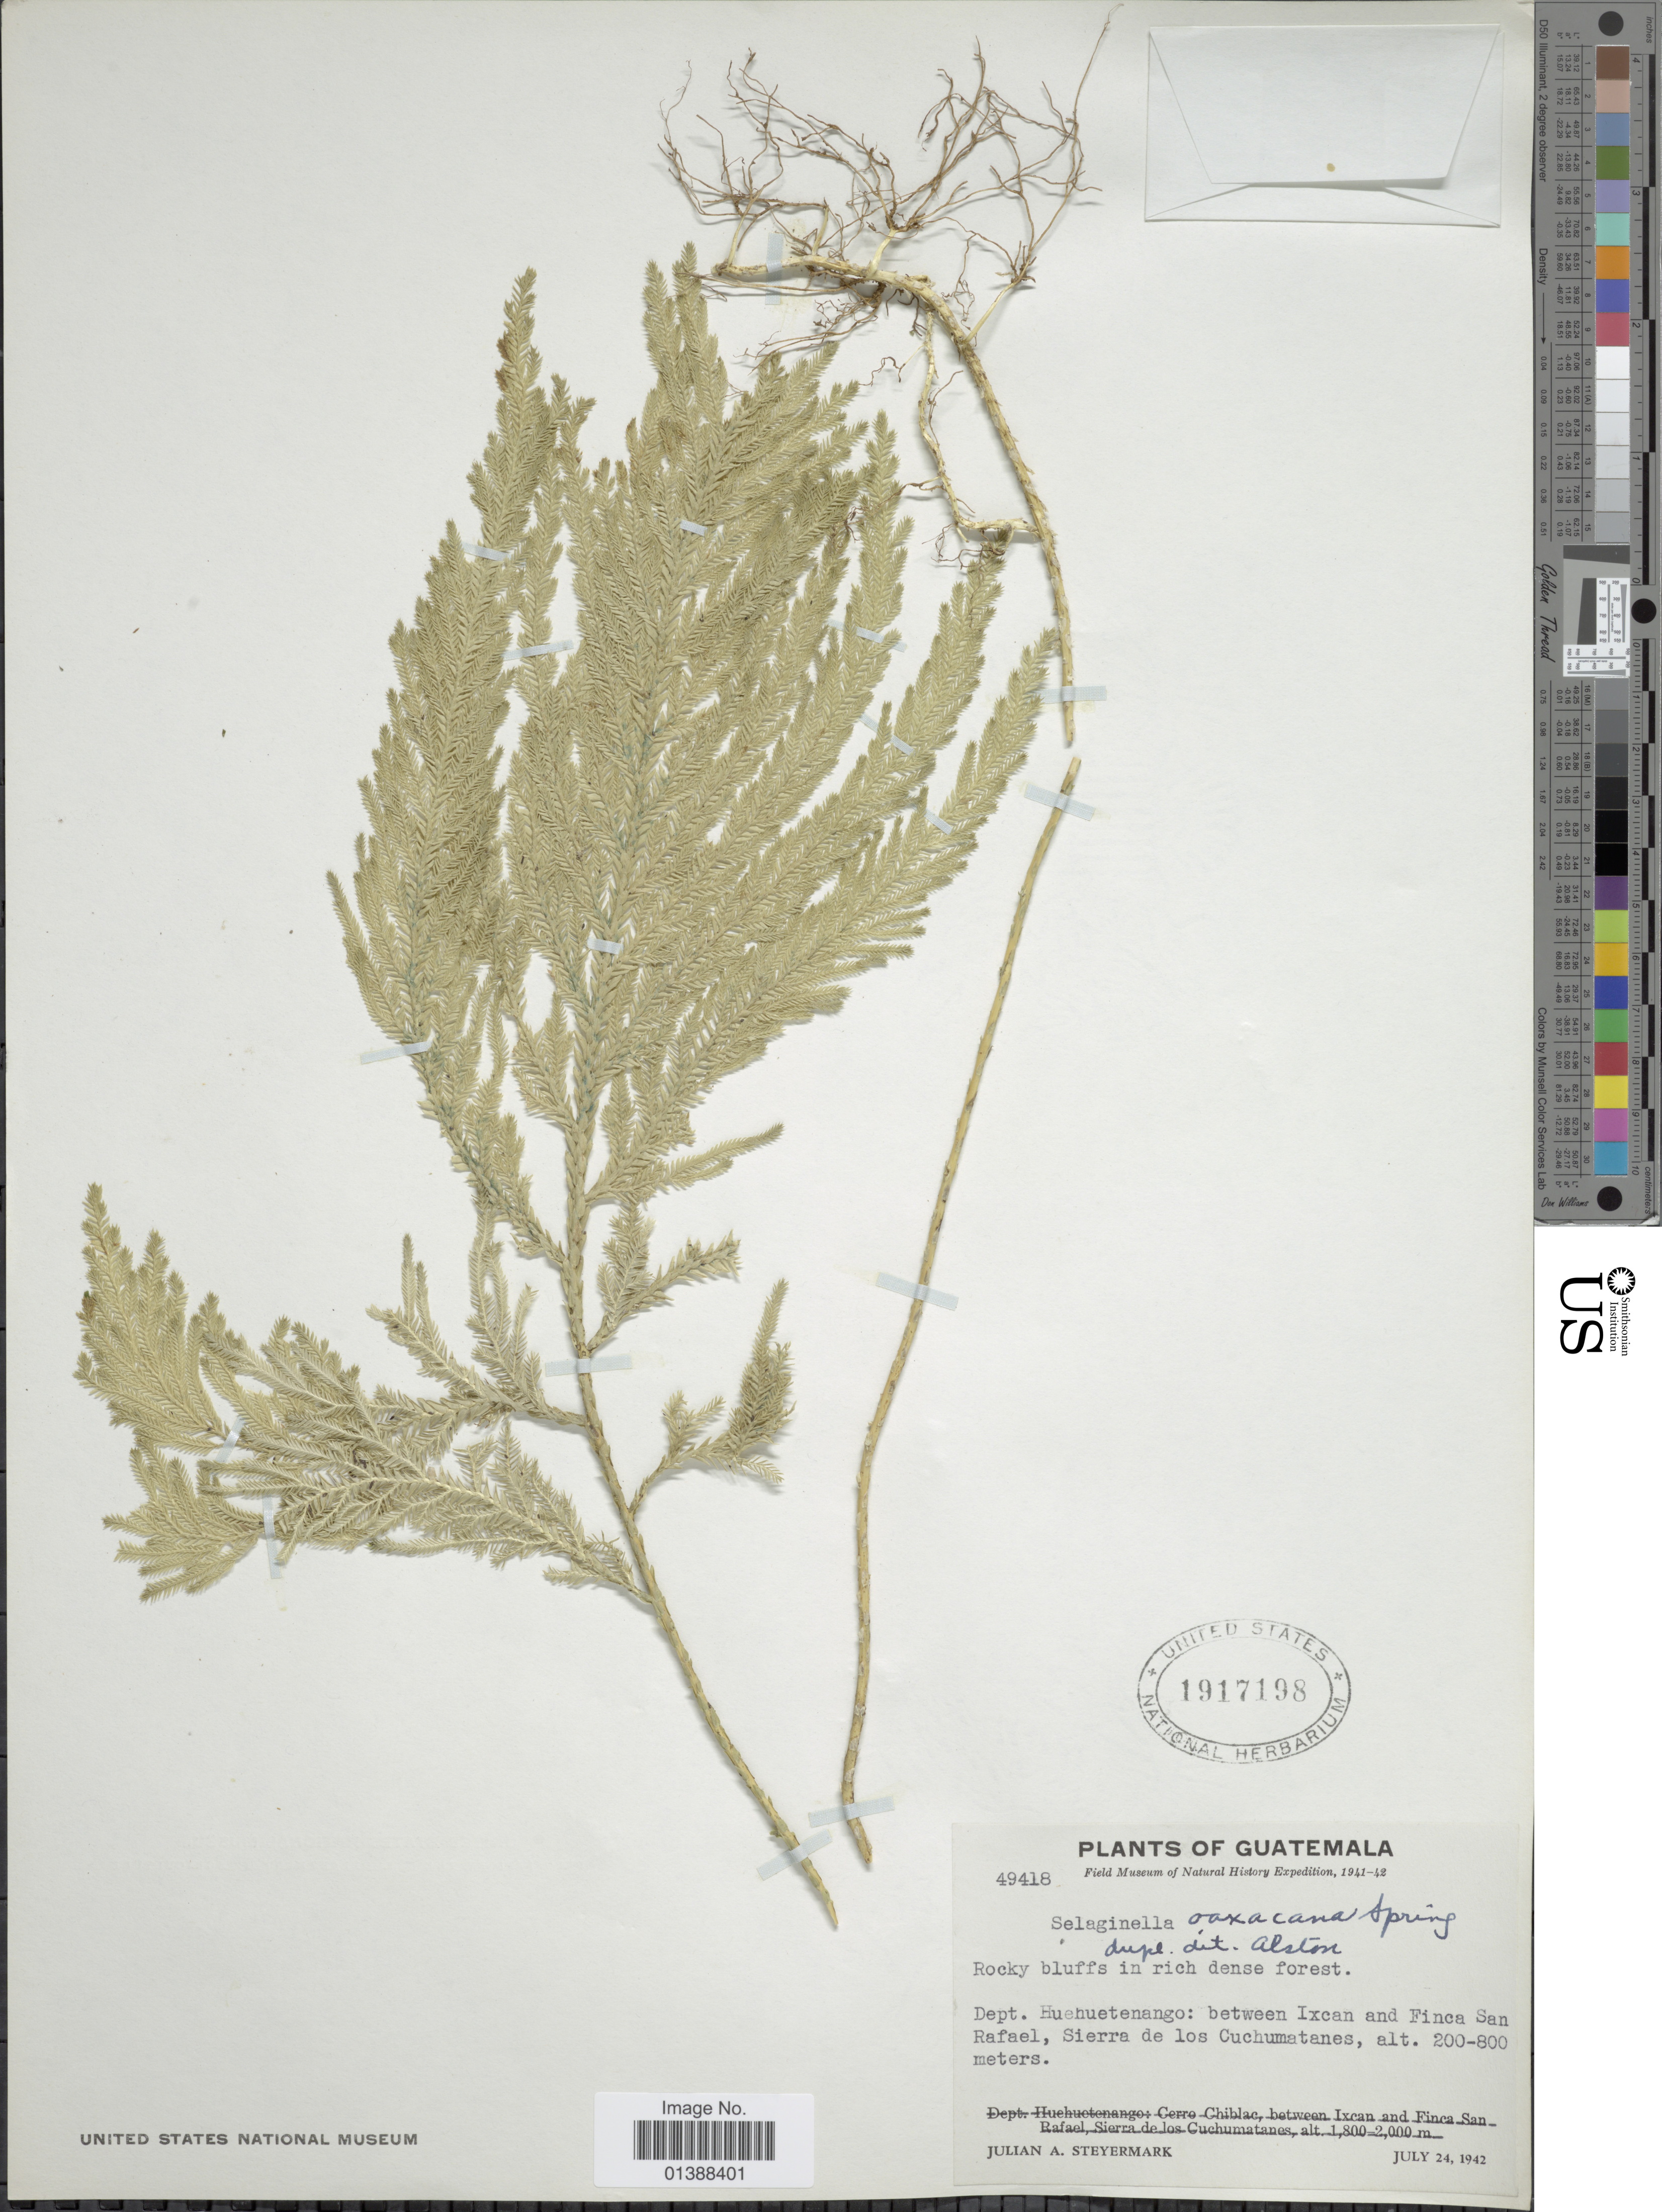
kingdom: Plantae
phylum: Tracheophyta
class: Lycopodiopsida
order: Selaginellales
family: Selaginellaceae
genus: Selaginella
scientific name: Selaginella oaxacana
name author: Spring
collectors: J. Steyermark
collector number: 49418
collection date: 1942-07-24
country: Guatemala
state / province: Huehuetenango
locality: Between Ixcan and Finca San Rafael, Sierra de los Cuchumatanes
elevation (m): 200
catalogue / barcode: US 1917198